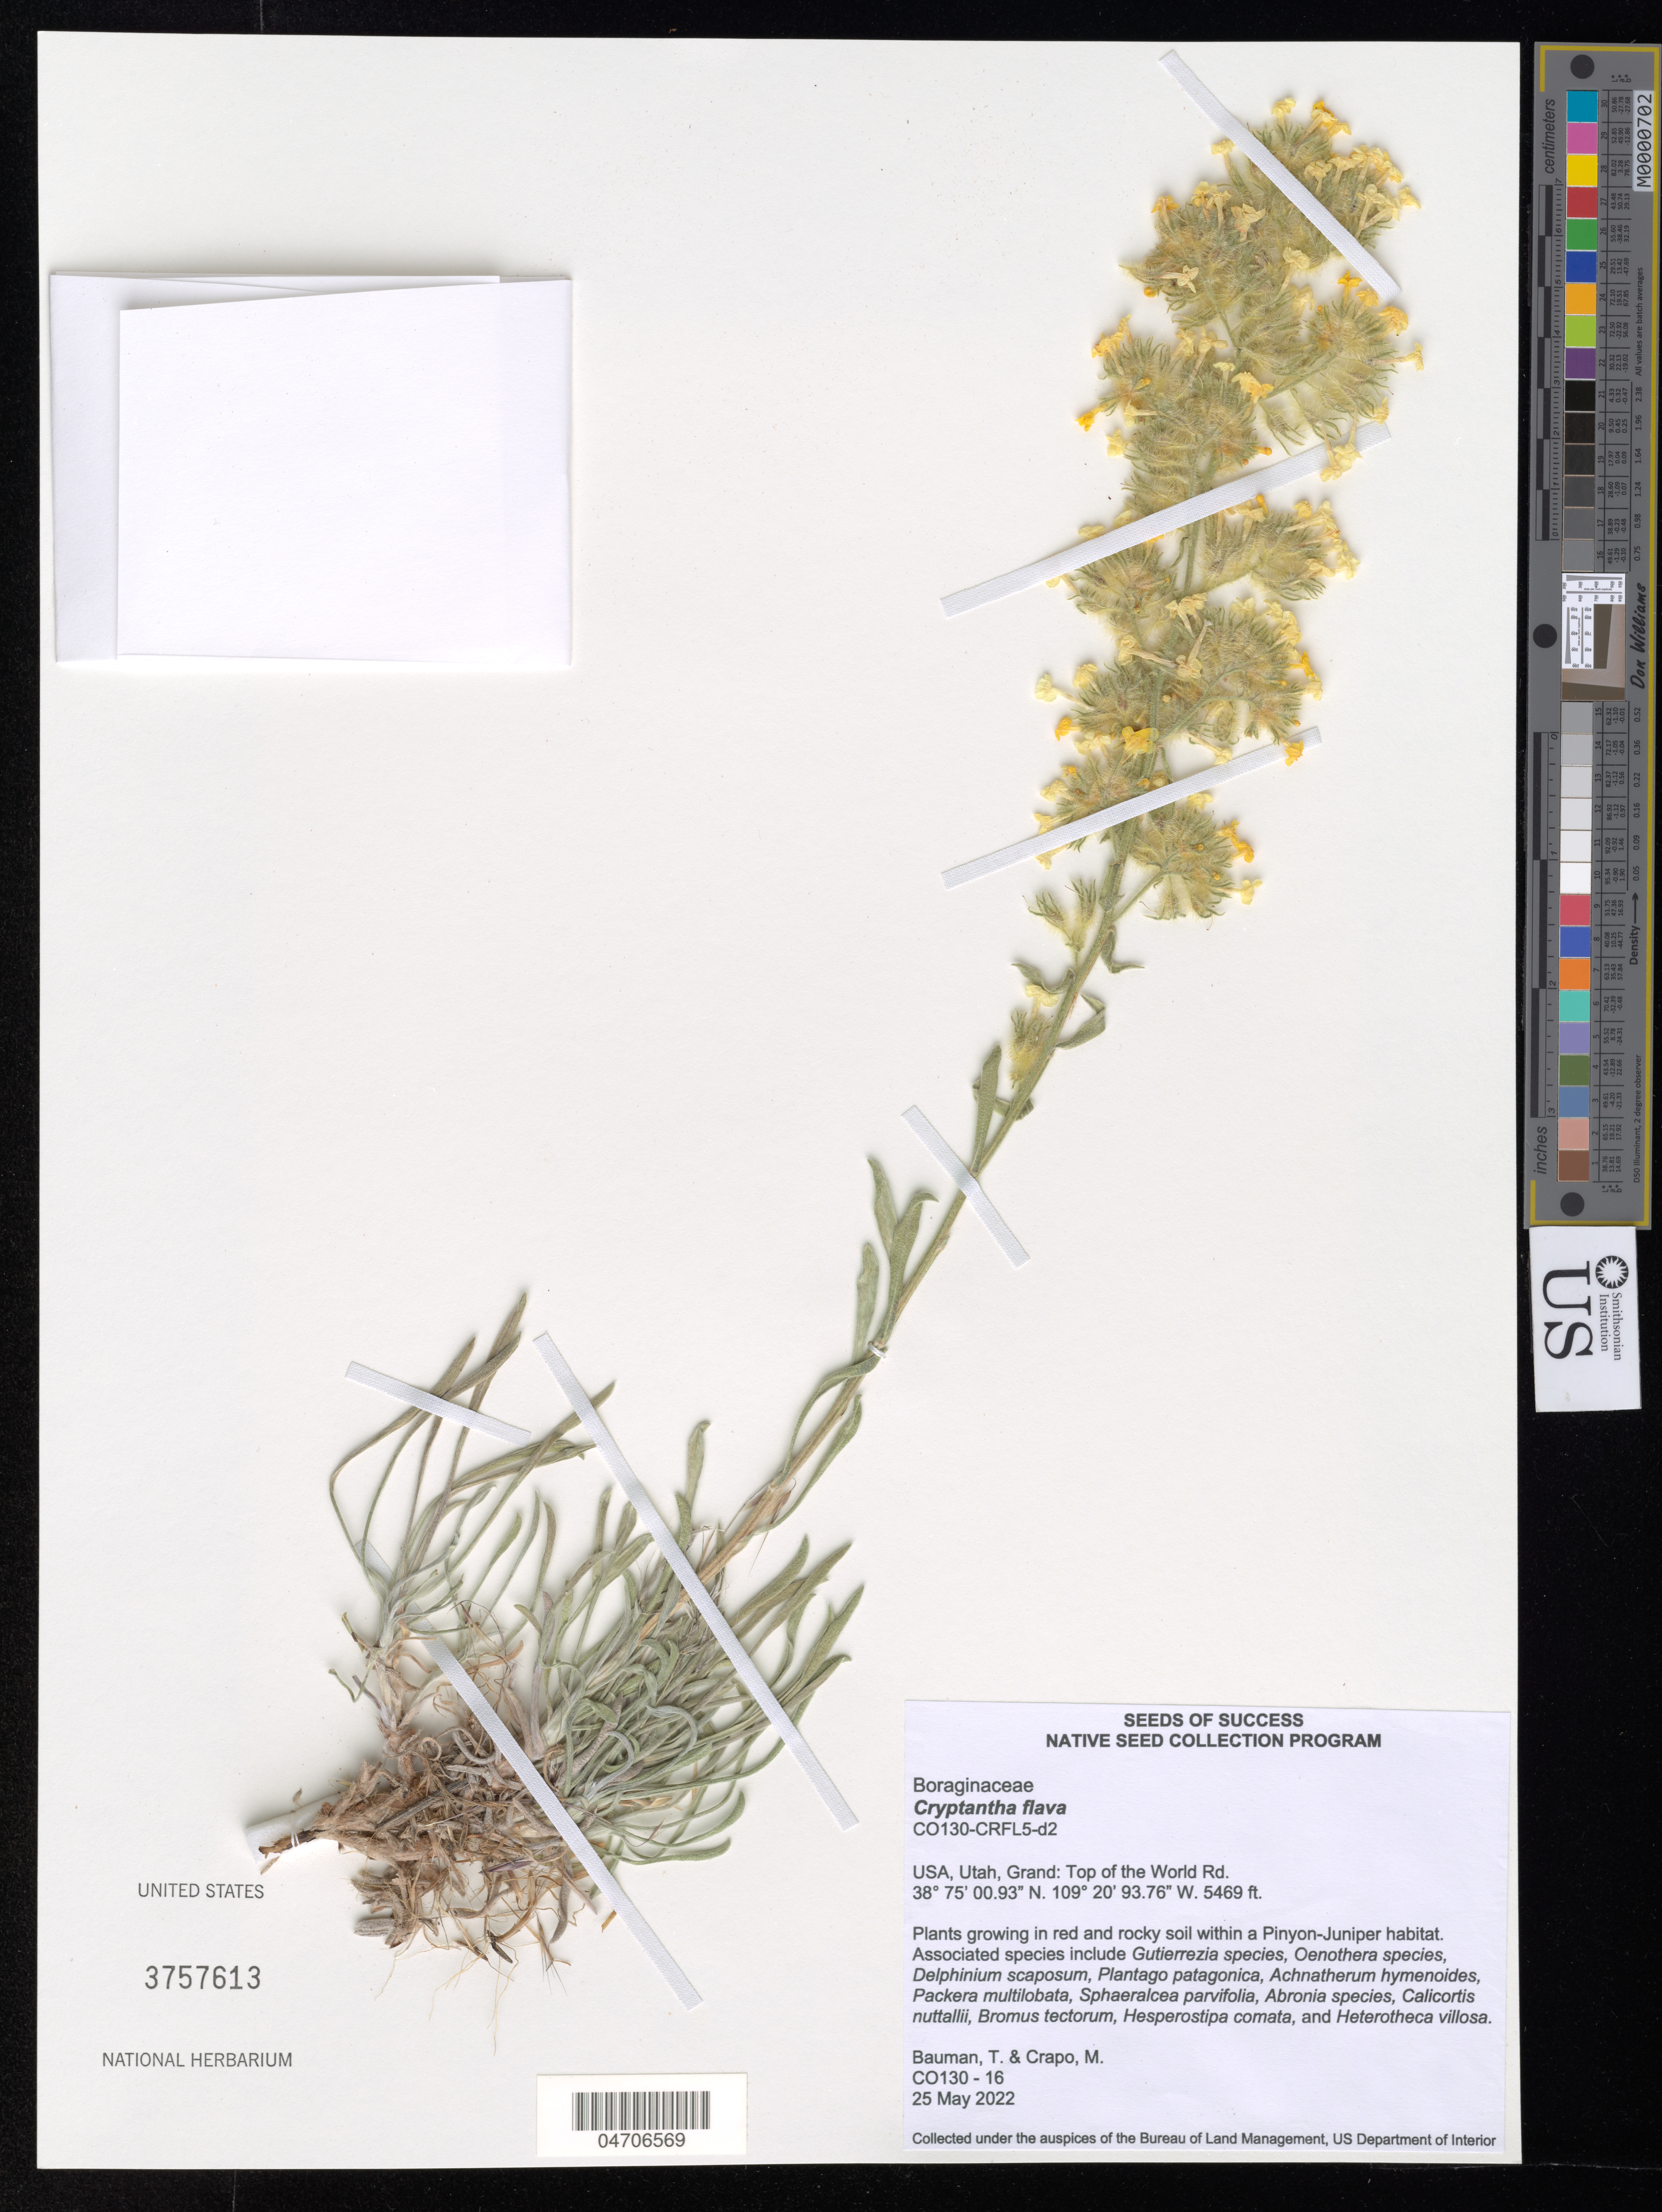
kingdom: Plantae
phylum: Tracheophyta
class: Magnoliopsida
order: Boraginales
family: Boraginaceae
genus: Cryptantha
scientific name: Cryptantha flava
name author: (A. Nelson) Payson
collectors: K. Gage & G. Woronow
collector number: CO130-16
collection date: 2022-05-25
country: United States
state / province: Utah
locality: Grand: Top of the World Rd.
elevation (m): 1667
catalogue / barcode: US 3757613